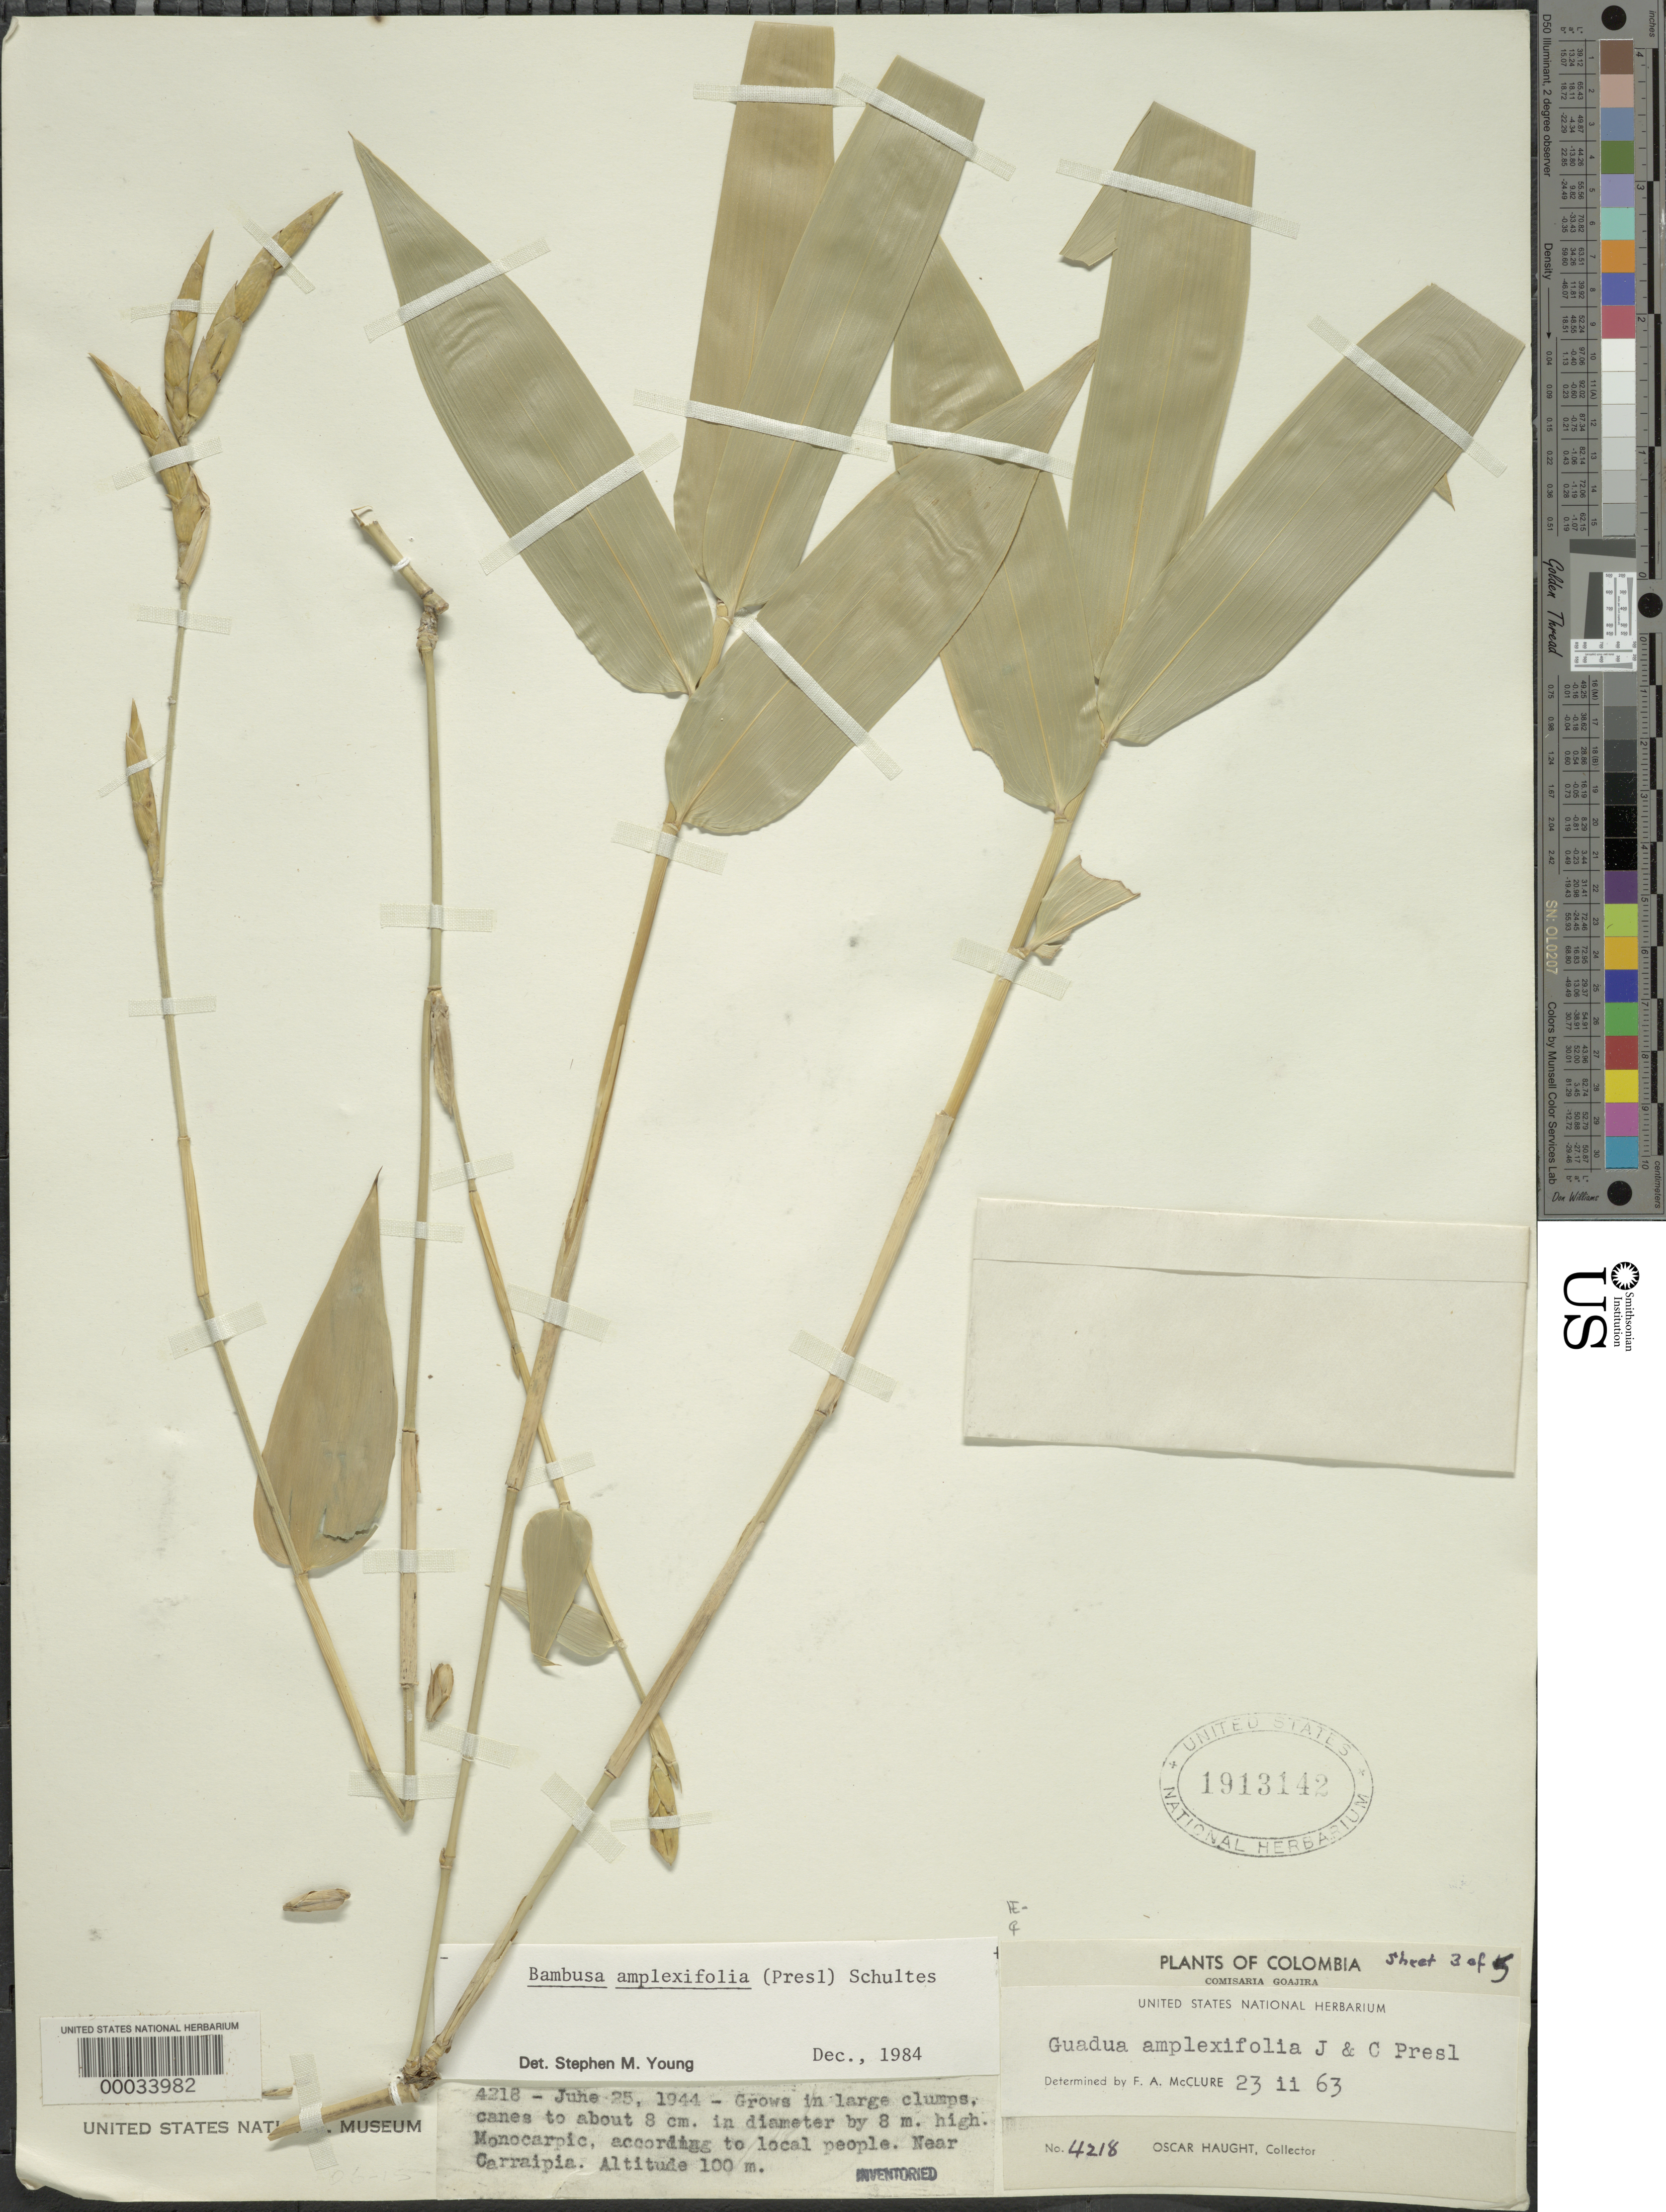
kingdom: Plantae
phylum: Tracheophyta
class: Liliopsida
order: Poales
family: Poaceae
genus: Guadua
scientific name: Guadua amplexifolia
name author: J. Presl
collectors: O. L. Haught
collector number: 4218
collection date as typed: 25 Jun 1944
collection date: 1944-06-25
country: Colombia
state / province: La Guajira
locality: Carraipia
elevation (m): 100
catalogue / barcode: US 1913142